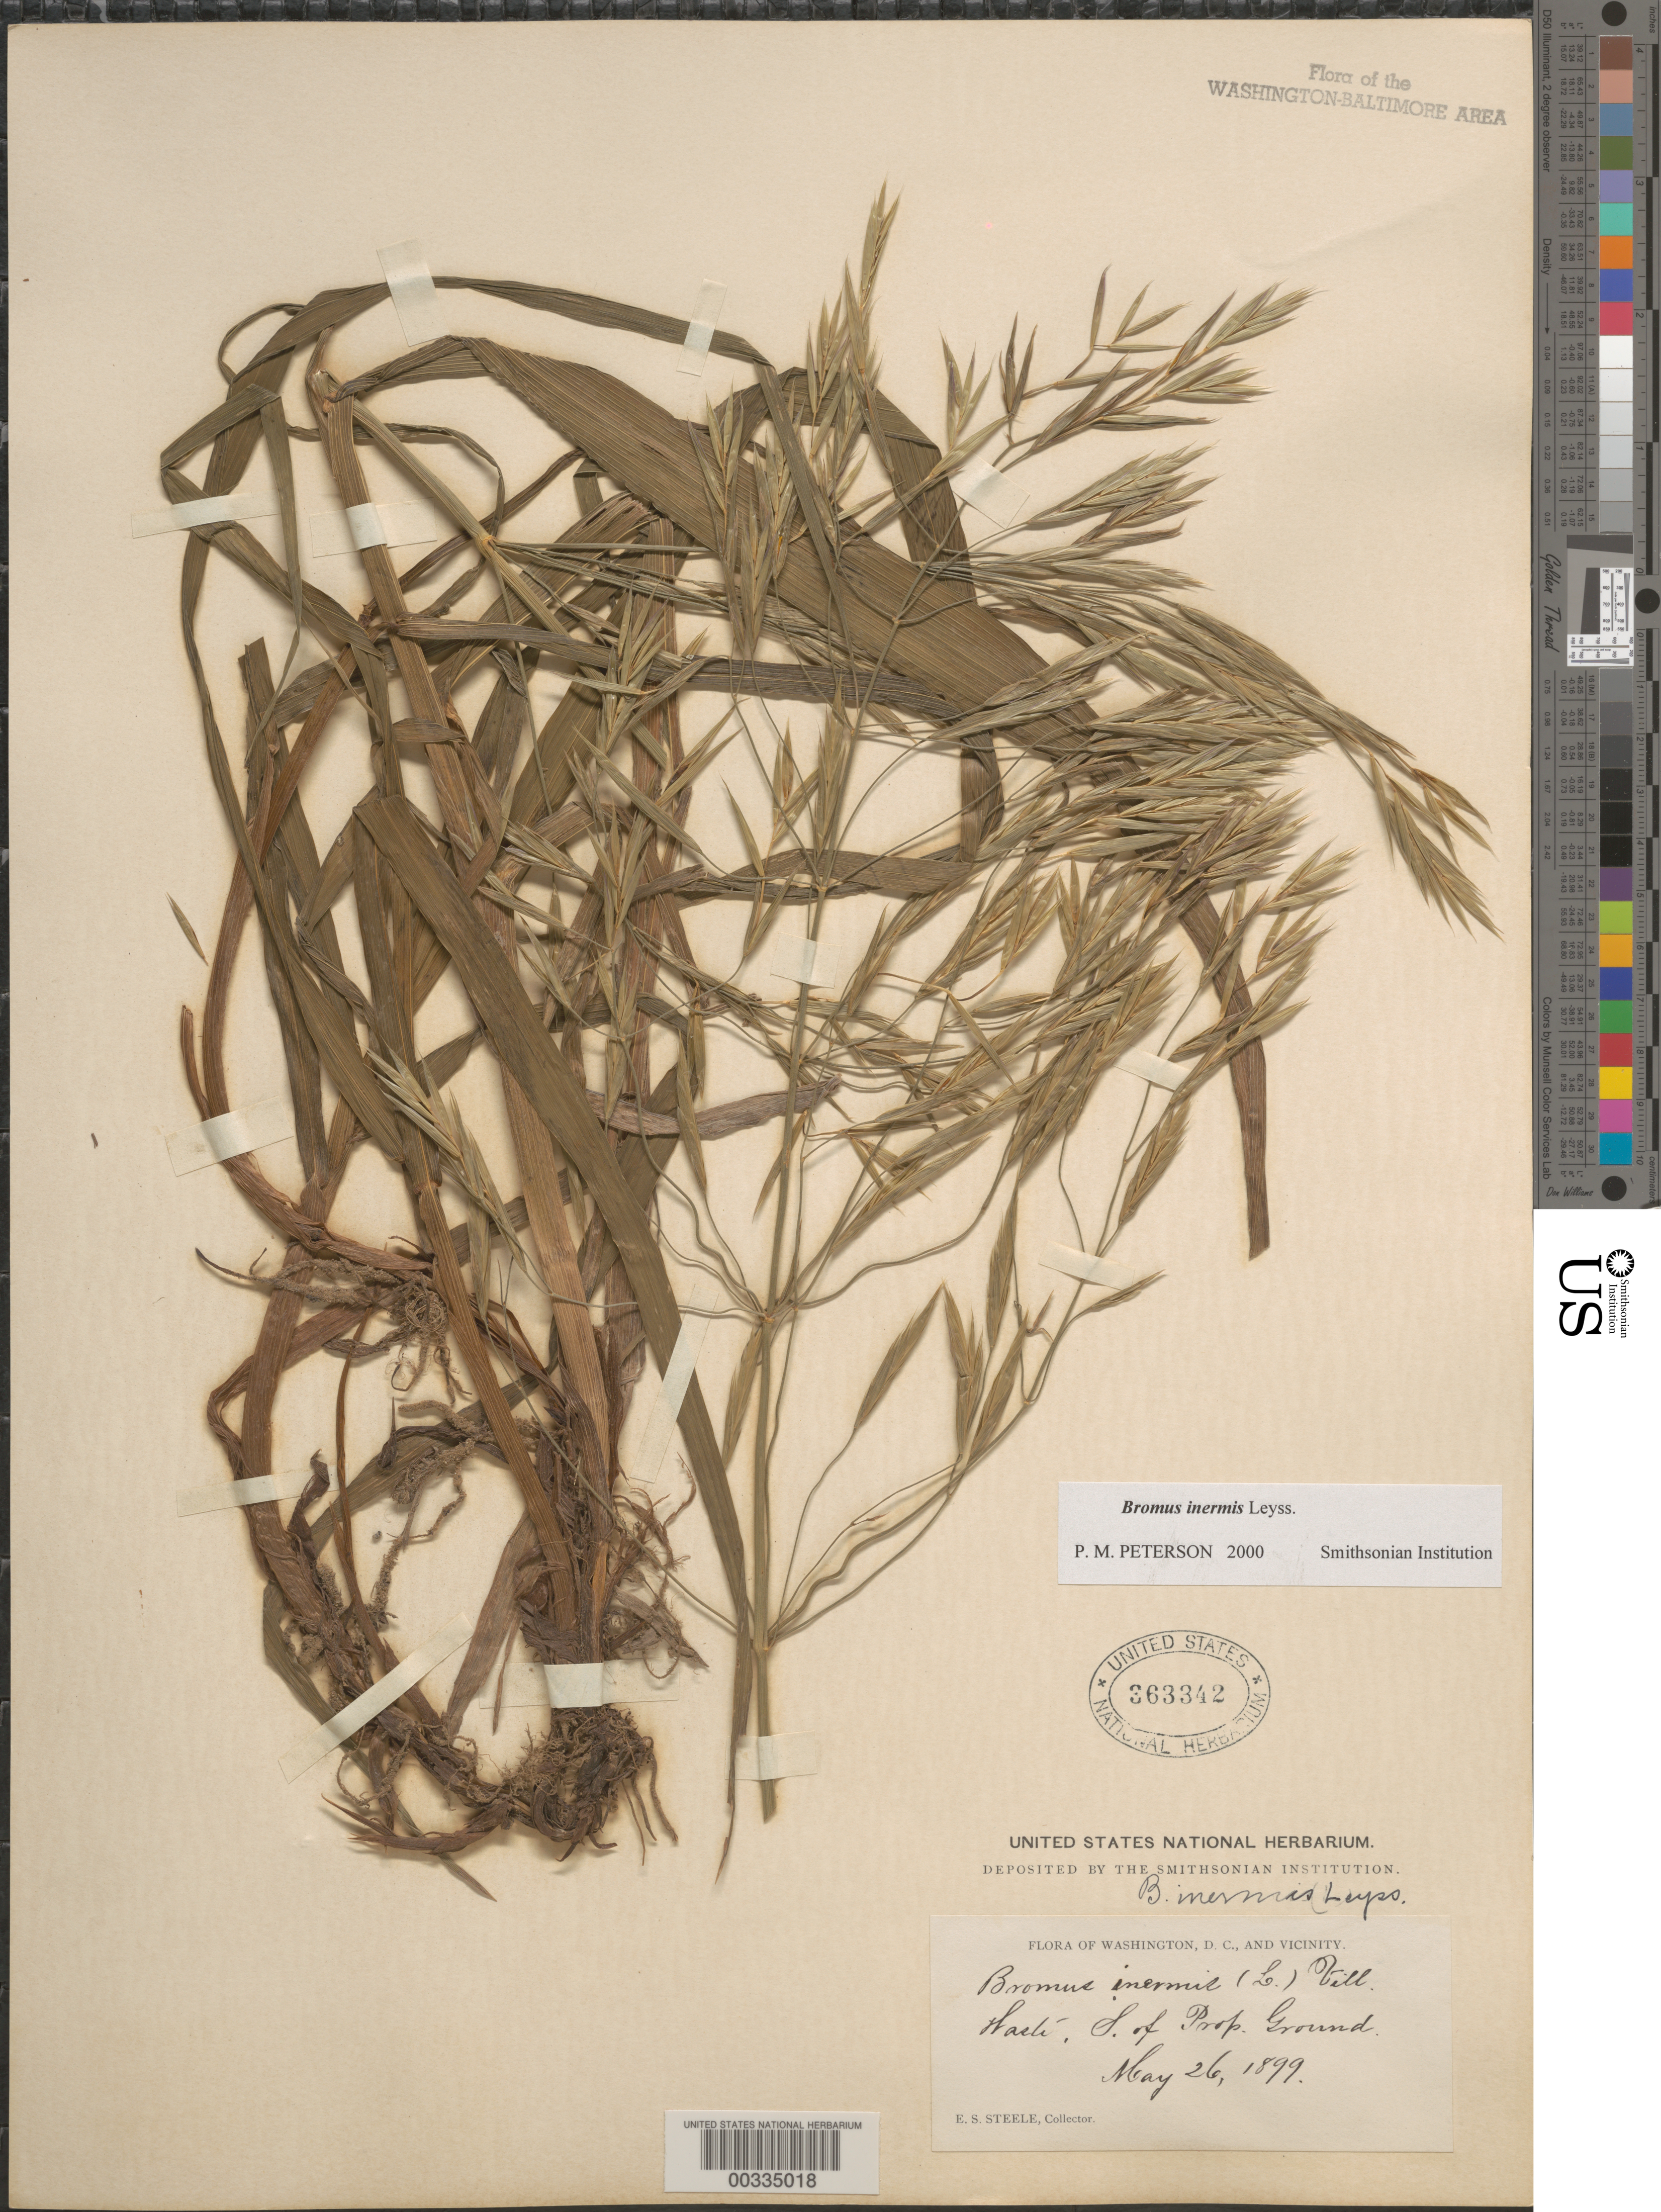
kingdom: Plantae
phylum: Tracheophyta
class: Liliopsida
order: Poales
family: Poaceae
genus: Bromus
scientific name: Bromus inermis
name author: Leyss.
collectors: E. Steele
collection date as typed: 26 May 1899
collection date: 1899-05-26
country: United States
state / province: District of Columbia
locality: South of Propagating Grounds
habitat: Waste area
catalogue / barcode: US 363342